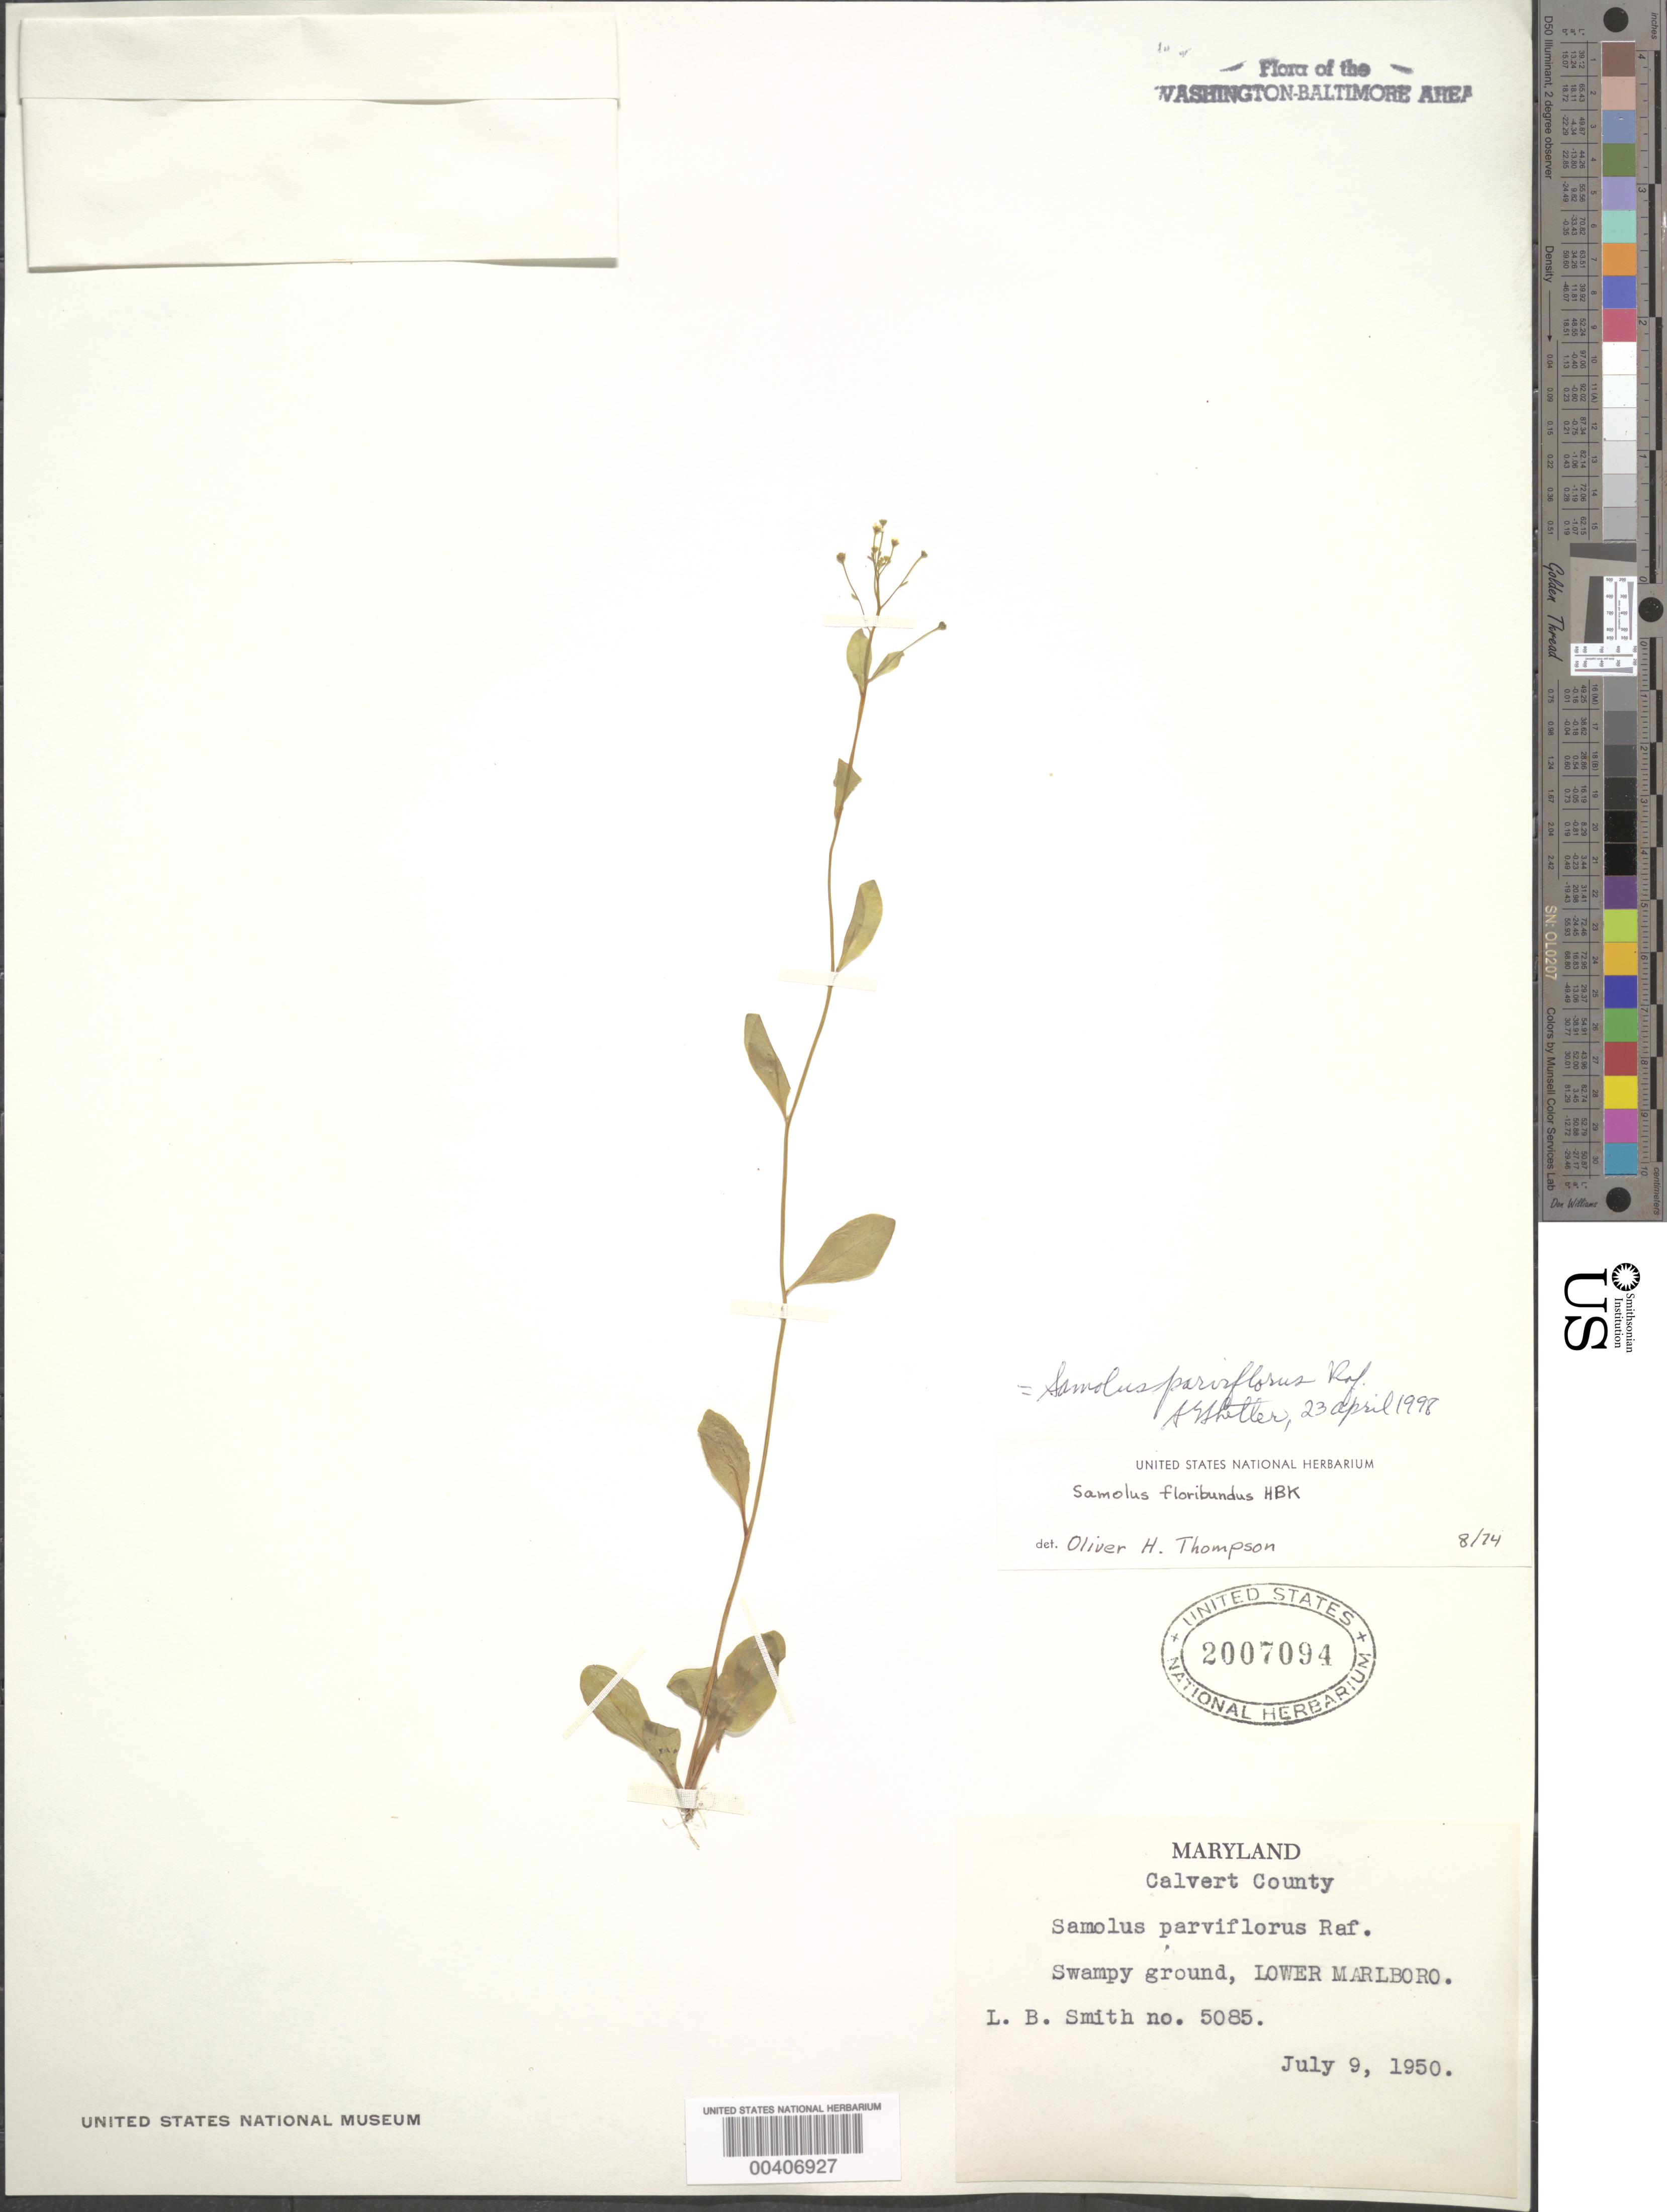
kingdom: Plantae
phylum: Tracheophyta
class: Magnoliopsida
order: Ericales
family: Primulaceae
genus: Samolus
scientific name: Samolus parviflorus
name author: Raf.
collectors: L. Smith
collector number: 5085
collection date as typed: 09 Jul 1950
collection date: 1950-07-09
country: United States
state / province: Maryland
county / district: Calvert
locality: Lower Marlboro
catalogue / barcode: US 2007094